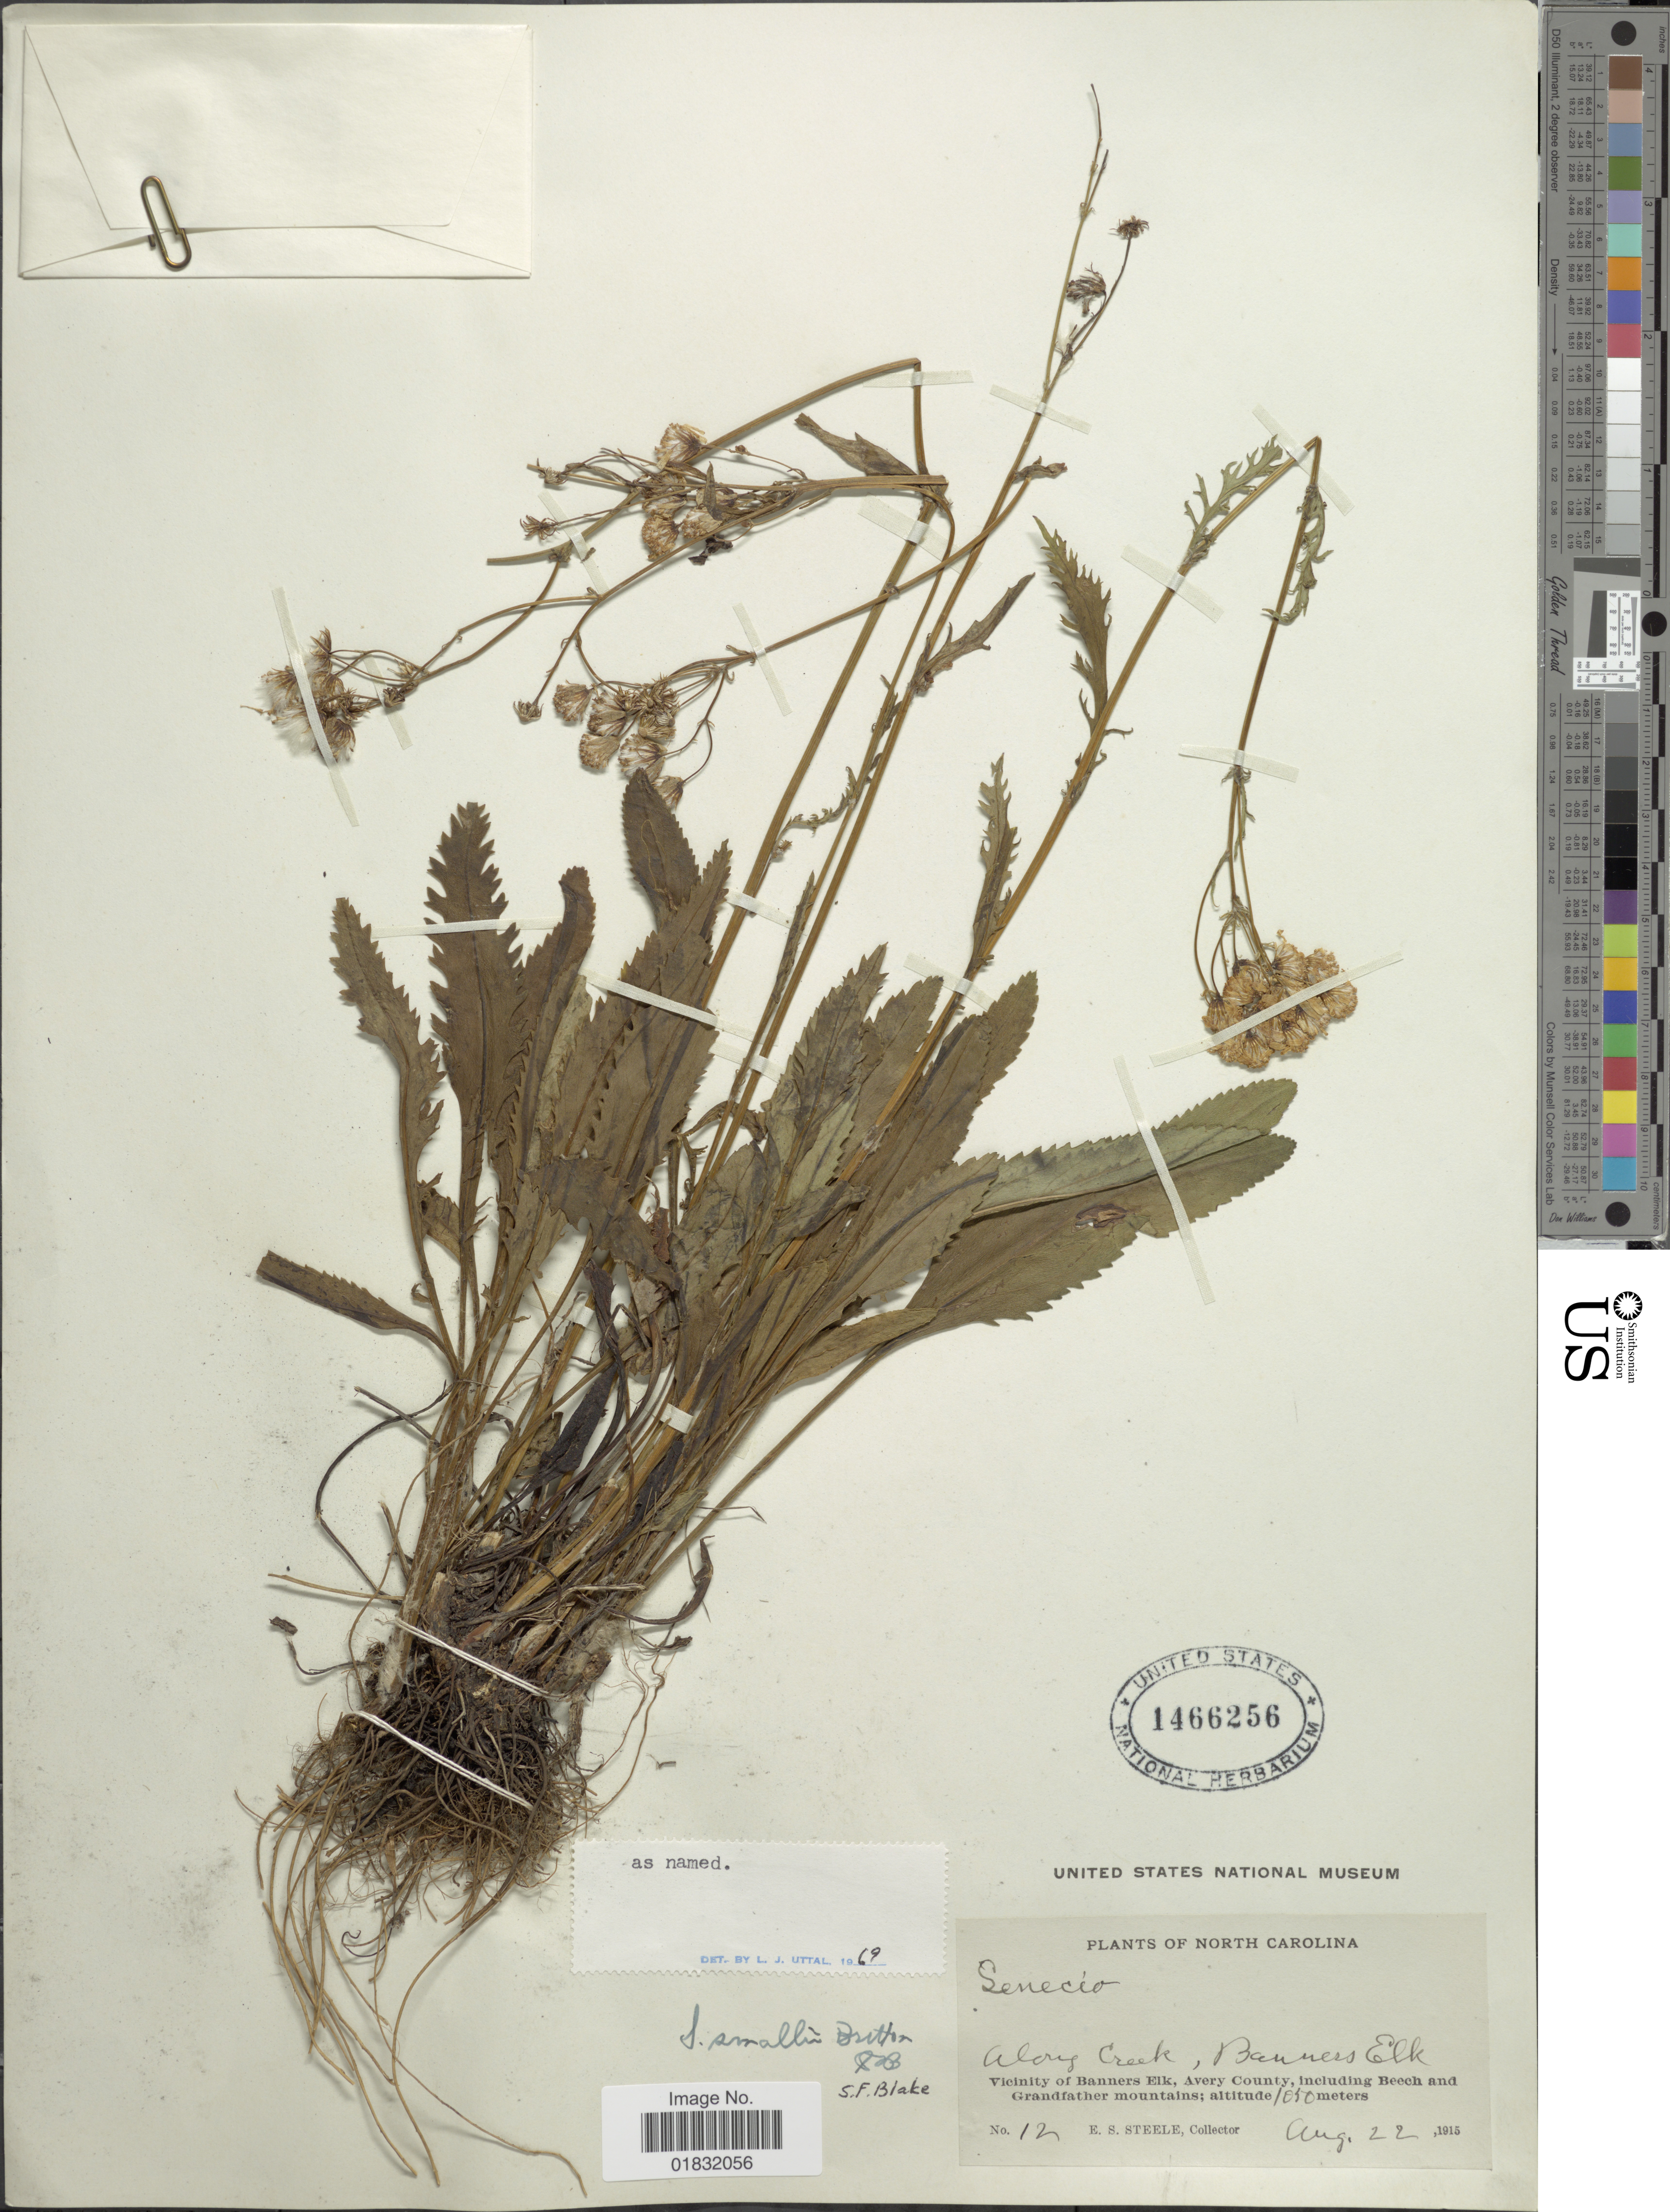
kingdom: Plantae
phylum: Tracheophyta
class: Magnoliopsida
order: Asterales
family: Asteraceae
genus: Packera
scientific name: Packera smallii Britton comb ined.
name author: Britton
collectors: E. Steele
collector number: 12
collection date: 1915-08-22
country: United States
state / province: North Carolina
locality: Along Creek, Banners Elk, Vicinity of Banners Elk, Avery County, including Beech and Grandfather mountains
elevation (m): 1050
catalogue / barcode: US 1466256